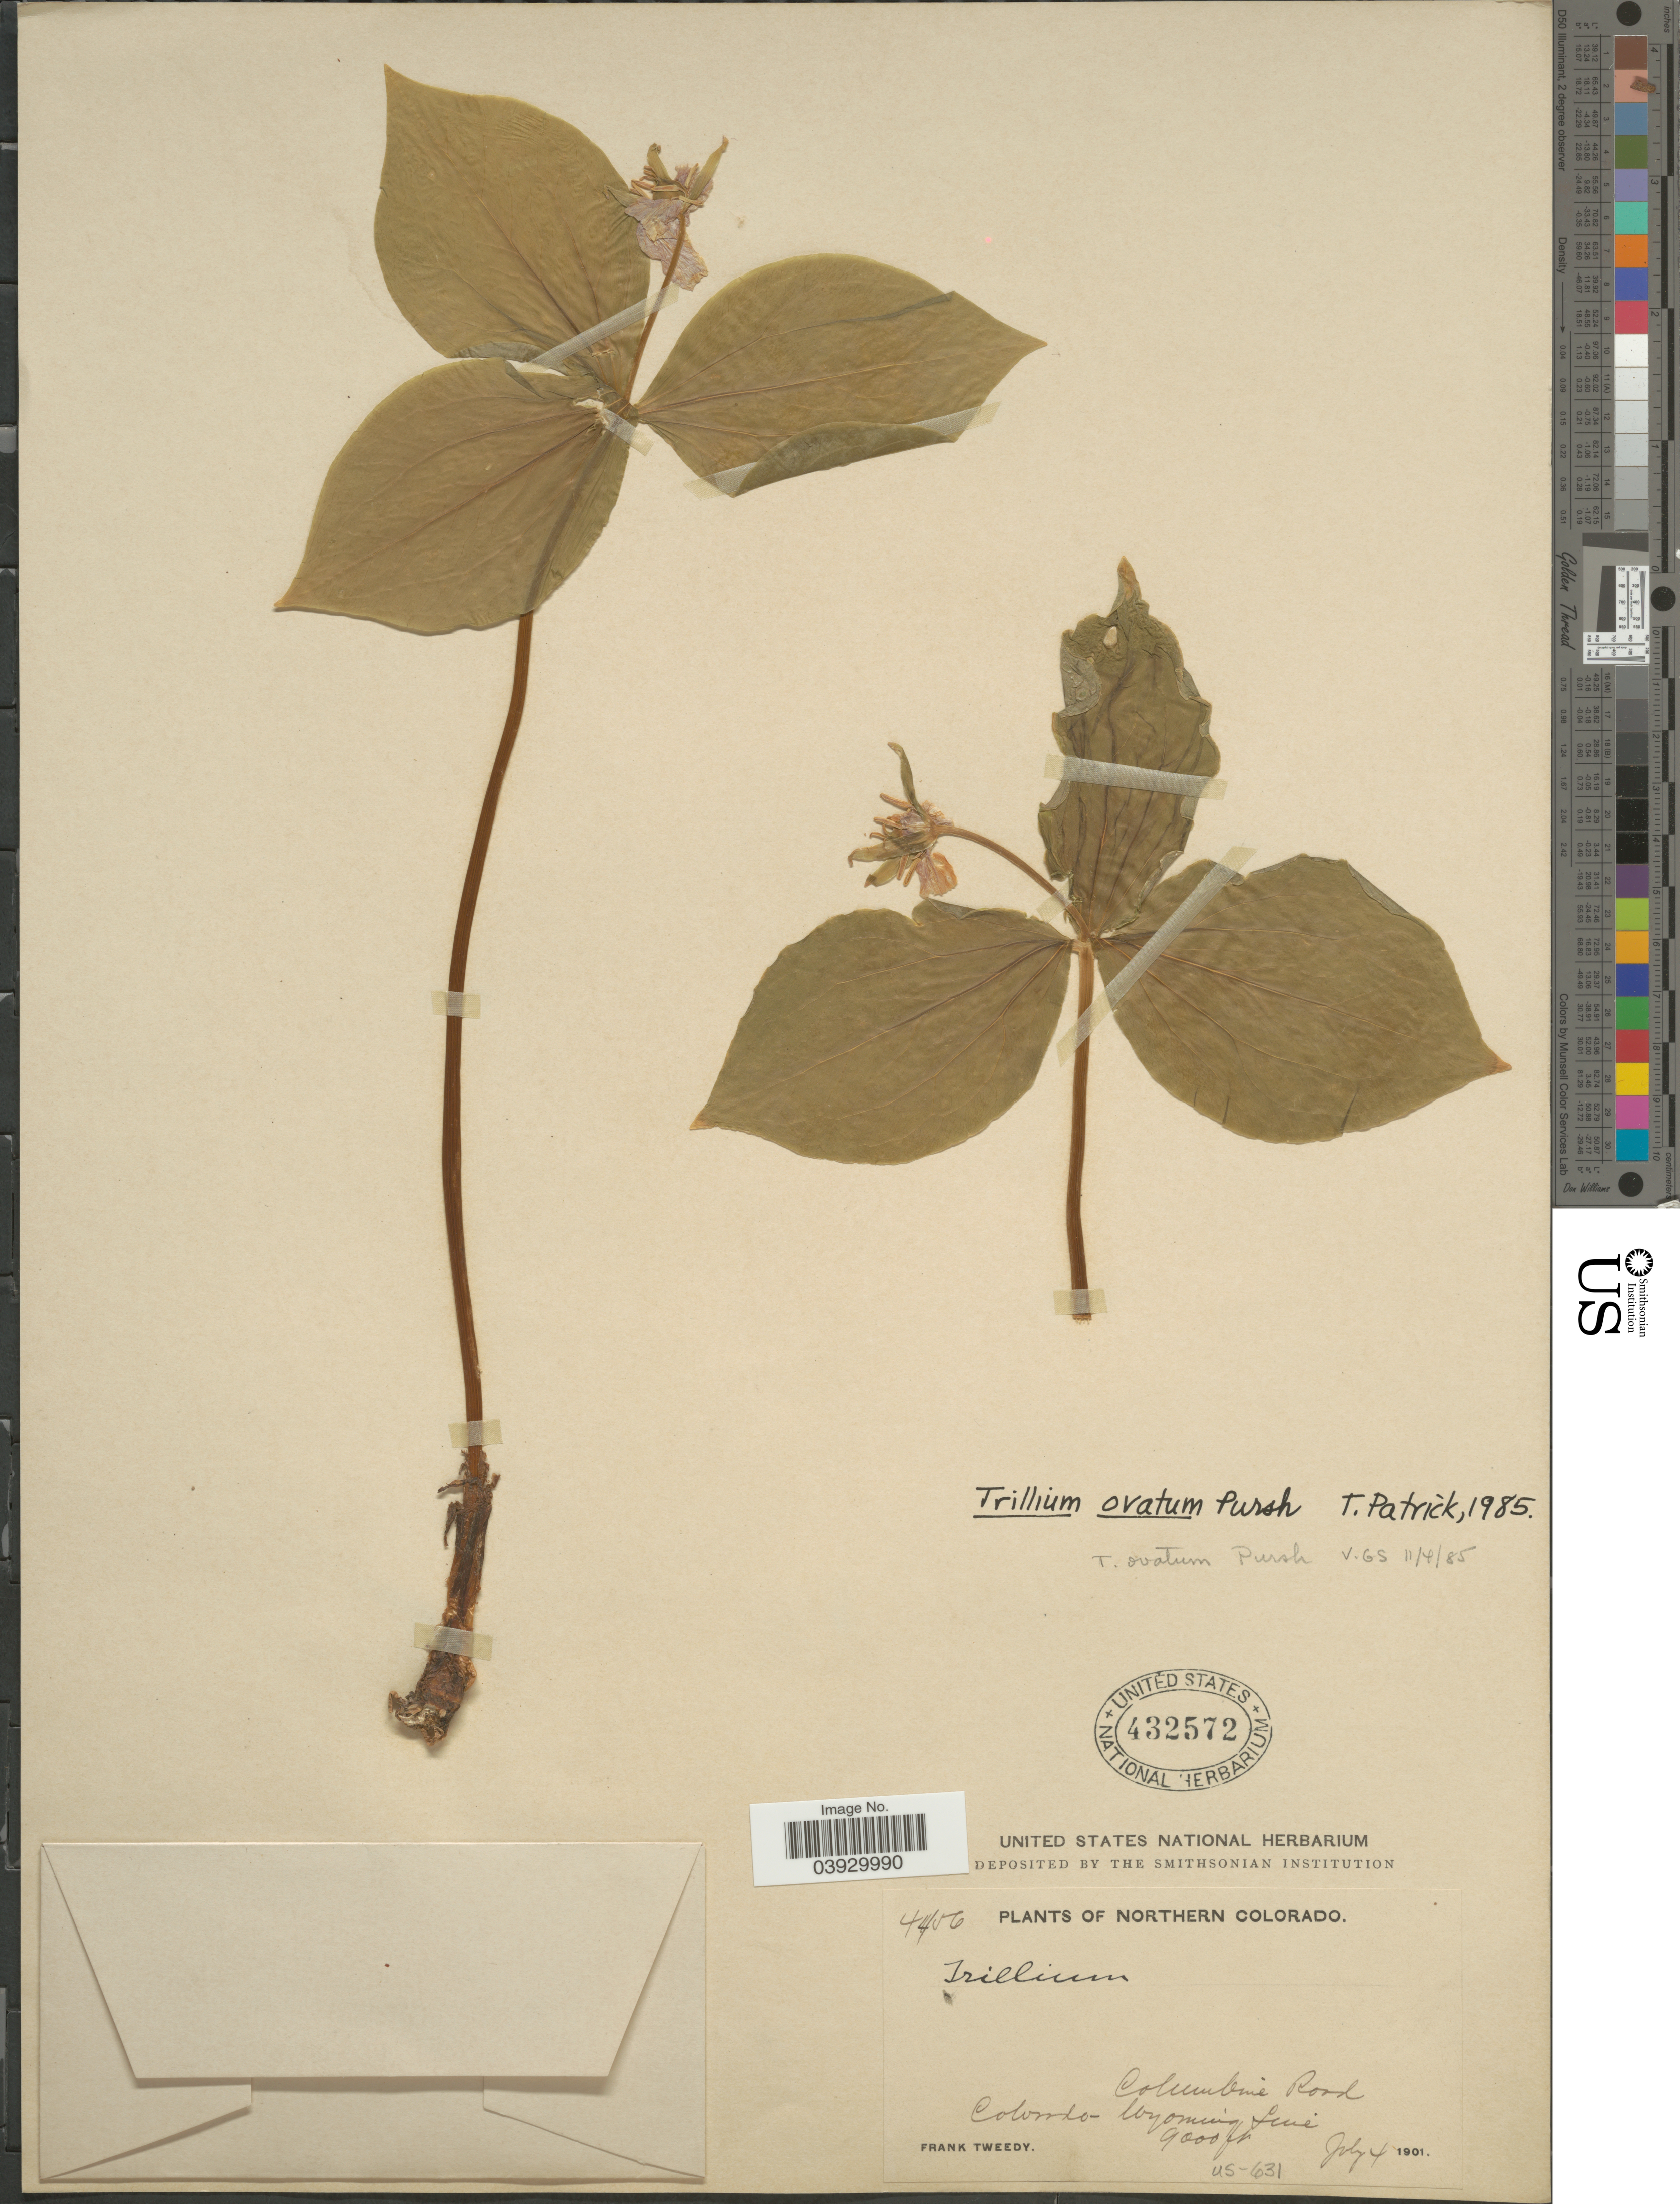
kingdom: Plantae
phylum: Tracheophyta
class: Liliopsida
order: Liliales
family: Melanthiaceae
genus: Trillium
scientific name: Trillium ovatum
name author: Pursh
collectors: F. Tweedy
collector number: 4456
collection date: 1901-07-04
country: United States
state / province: Colorado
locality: Northern Colorado. Columbia Road, Colorado - Wyoming Line.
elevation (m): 2743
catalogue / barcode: US 432572